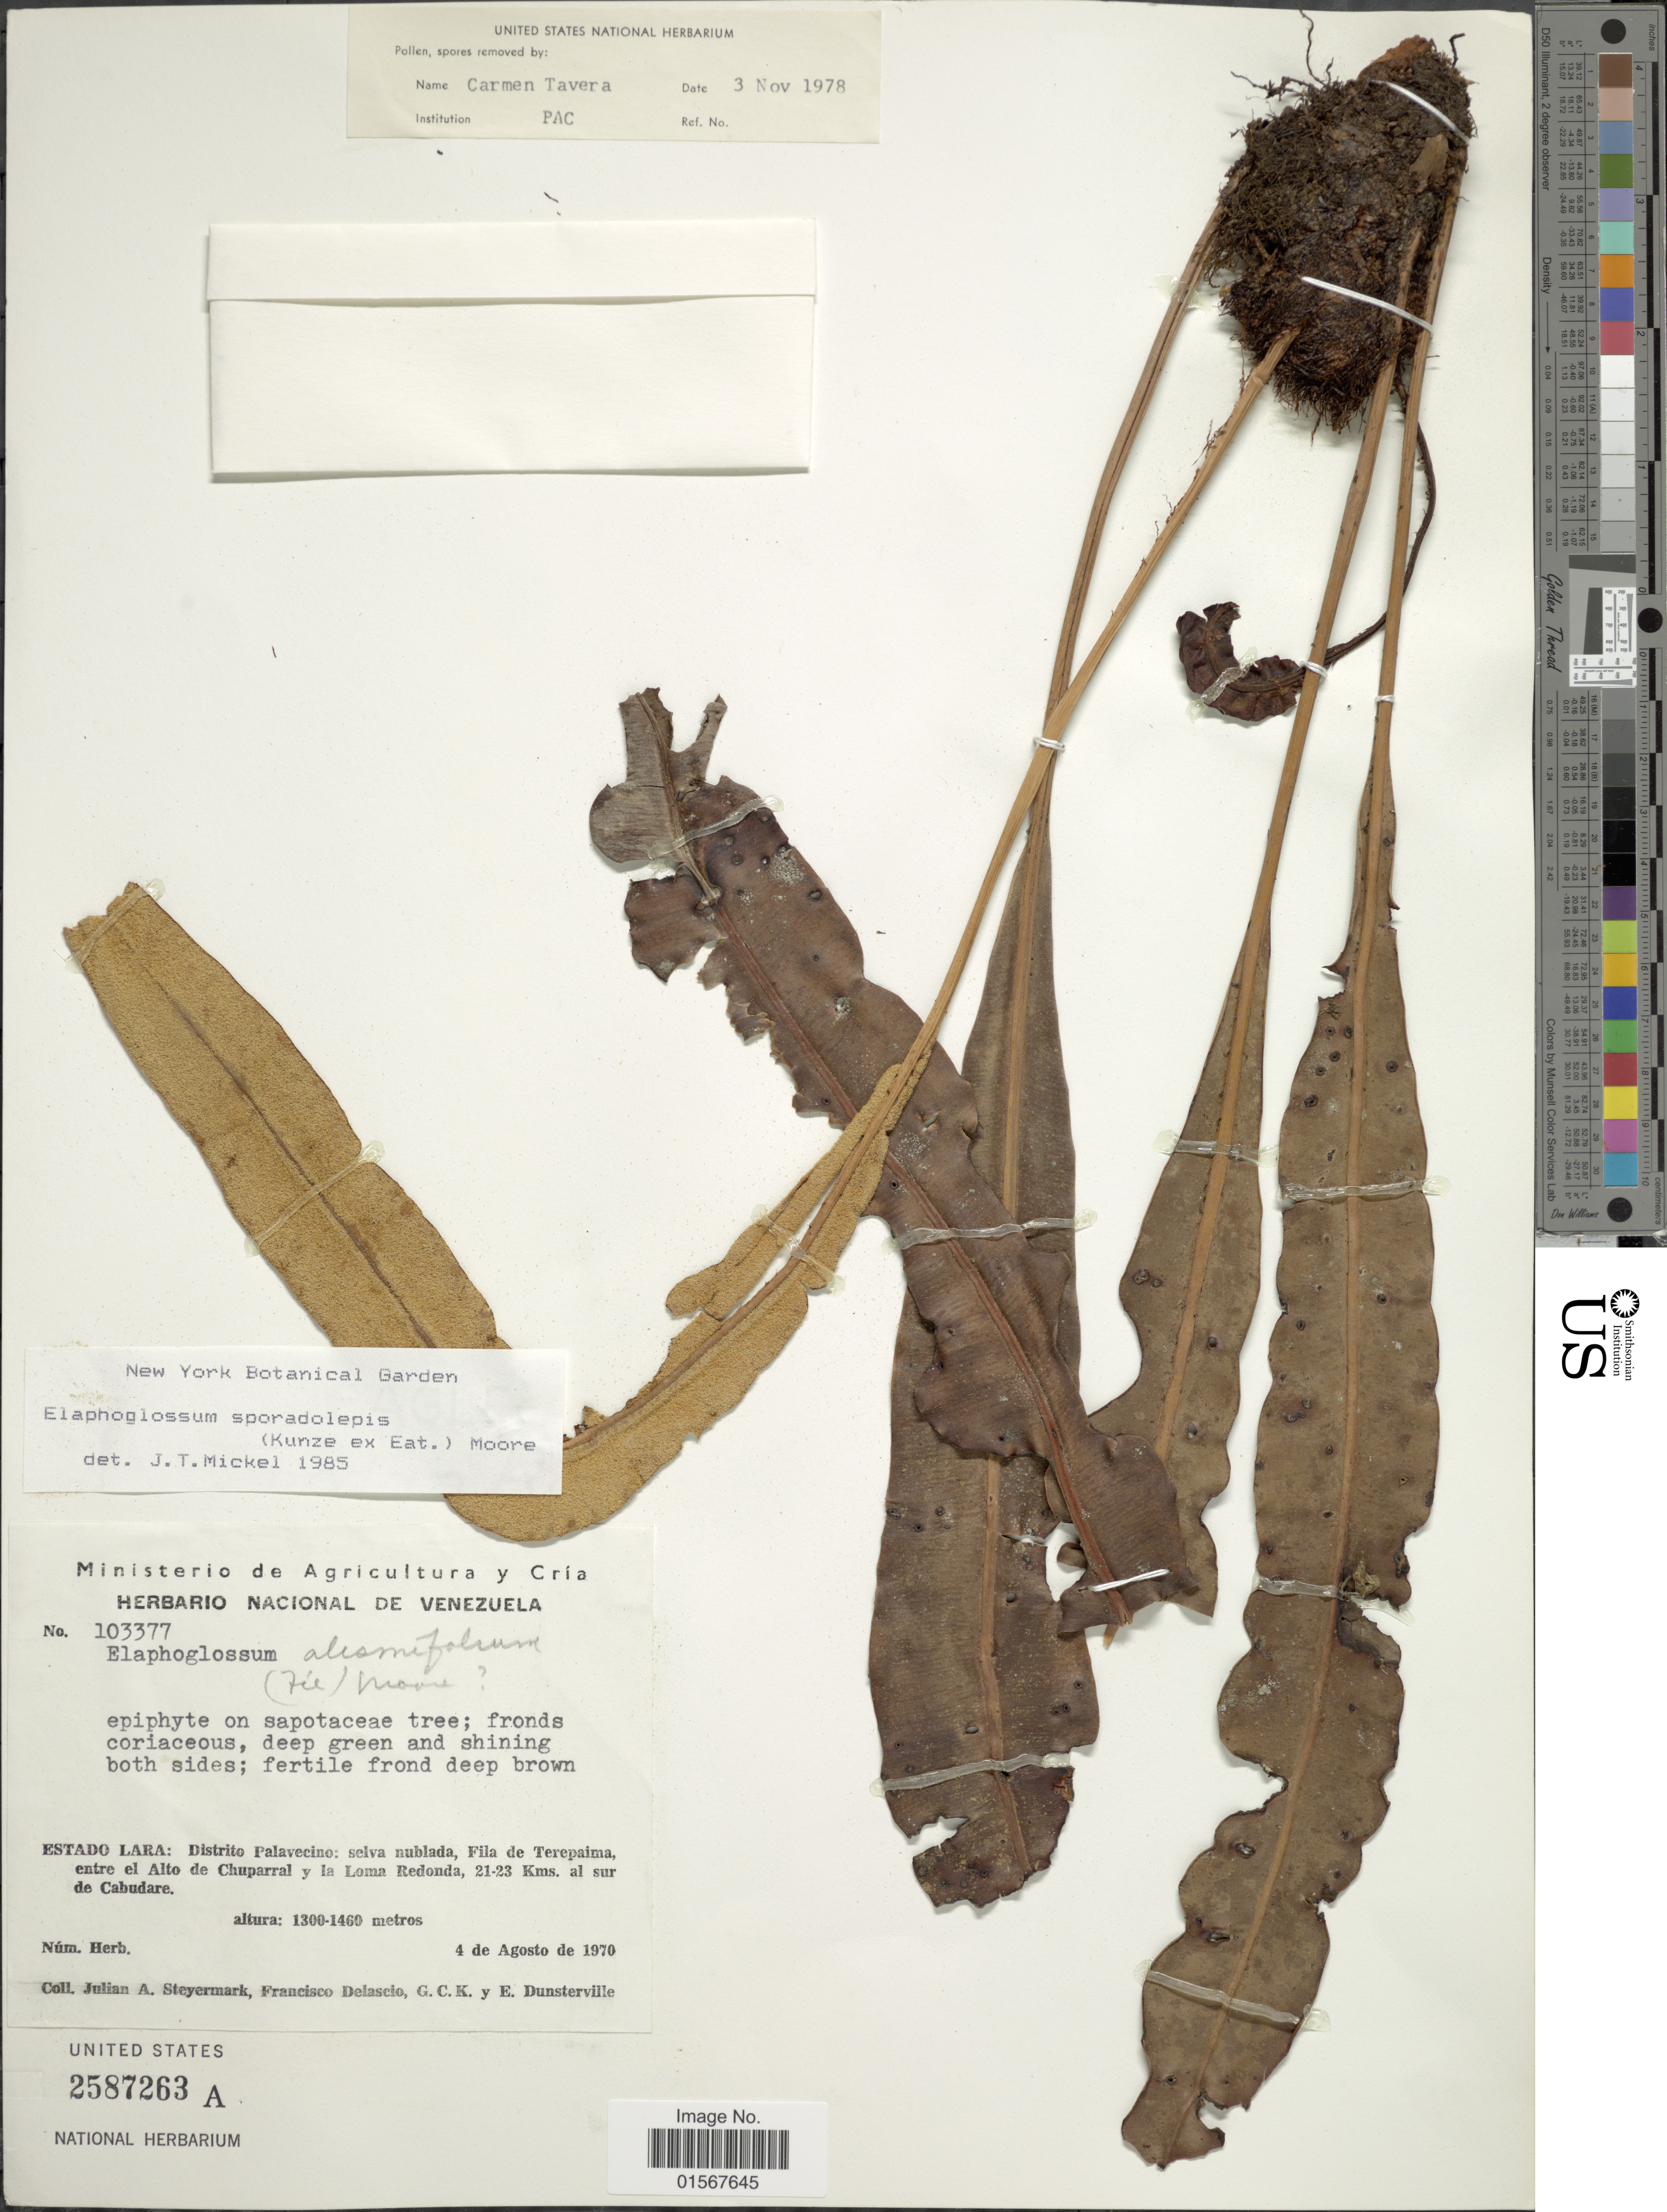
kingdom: Plantae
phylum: Tracheophyta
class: Polypodiopsida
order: Polypodiales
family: Dryopteridaceae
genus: Elaphoglossum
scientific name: Elaphoglossum sporadolepis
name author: (Kunze ex Kuhn) T. Moore ex C. Chr.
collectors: J. Steyermark, F. Delascio C., G. C. K. Dunsterville & E. Dunsterville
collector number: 103377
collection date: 1970-08-04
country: Venezuela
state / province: Lara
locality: Estado Lara: Distrito Palavecino: selva nublada, Fila de Terepaima, entre el Alto de Chuparral y la Loma Redonda, 21-23 kms. al sur de Cabudare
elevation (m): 1300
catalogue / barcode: US 2587263A